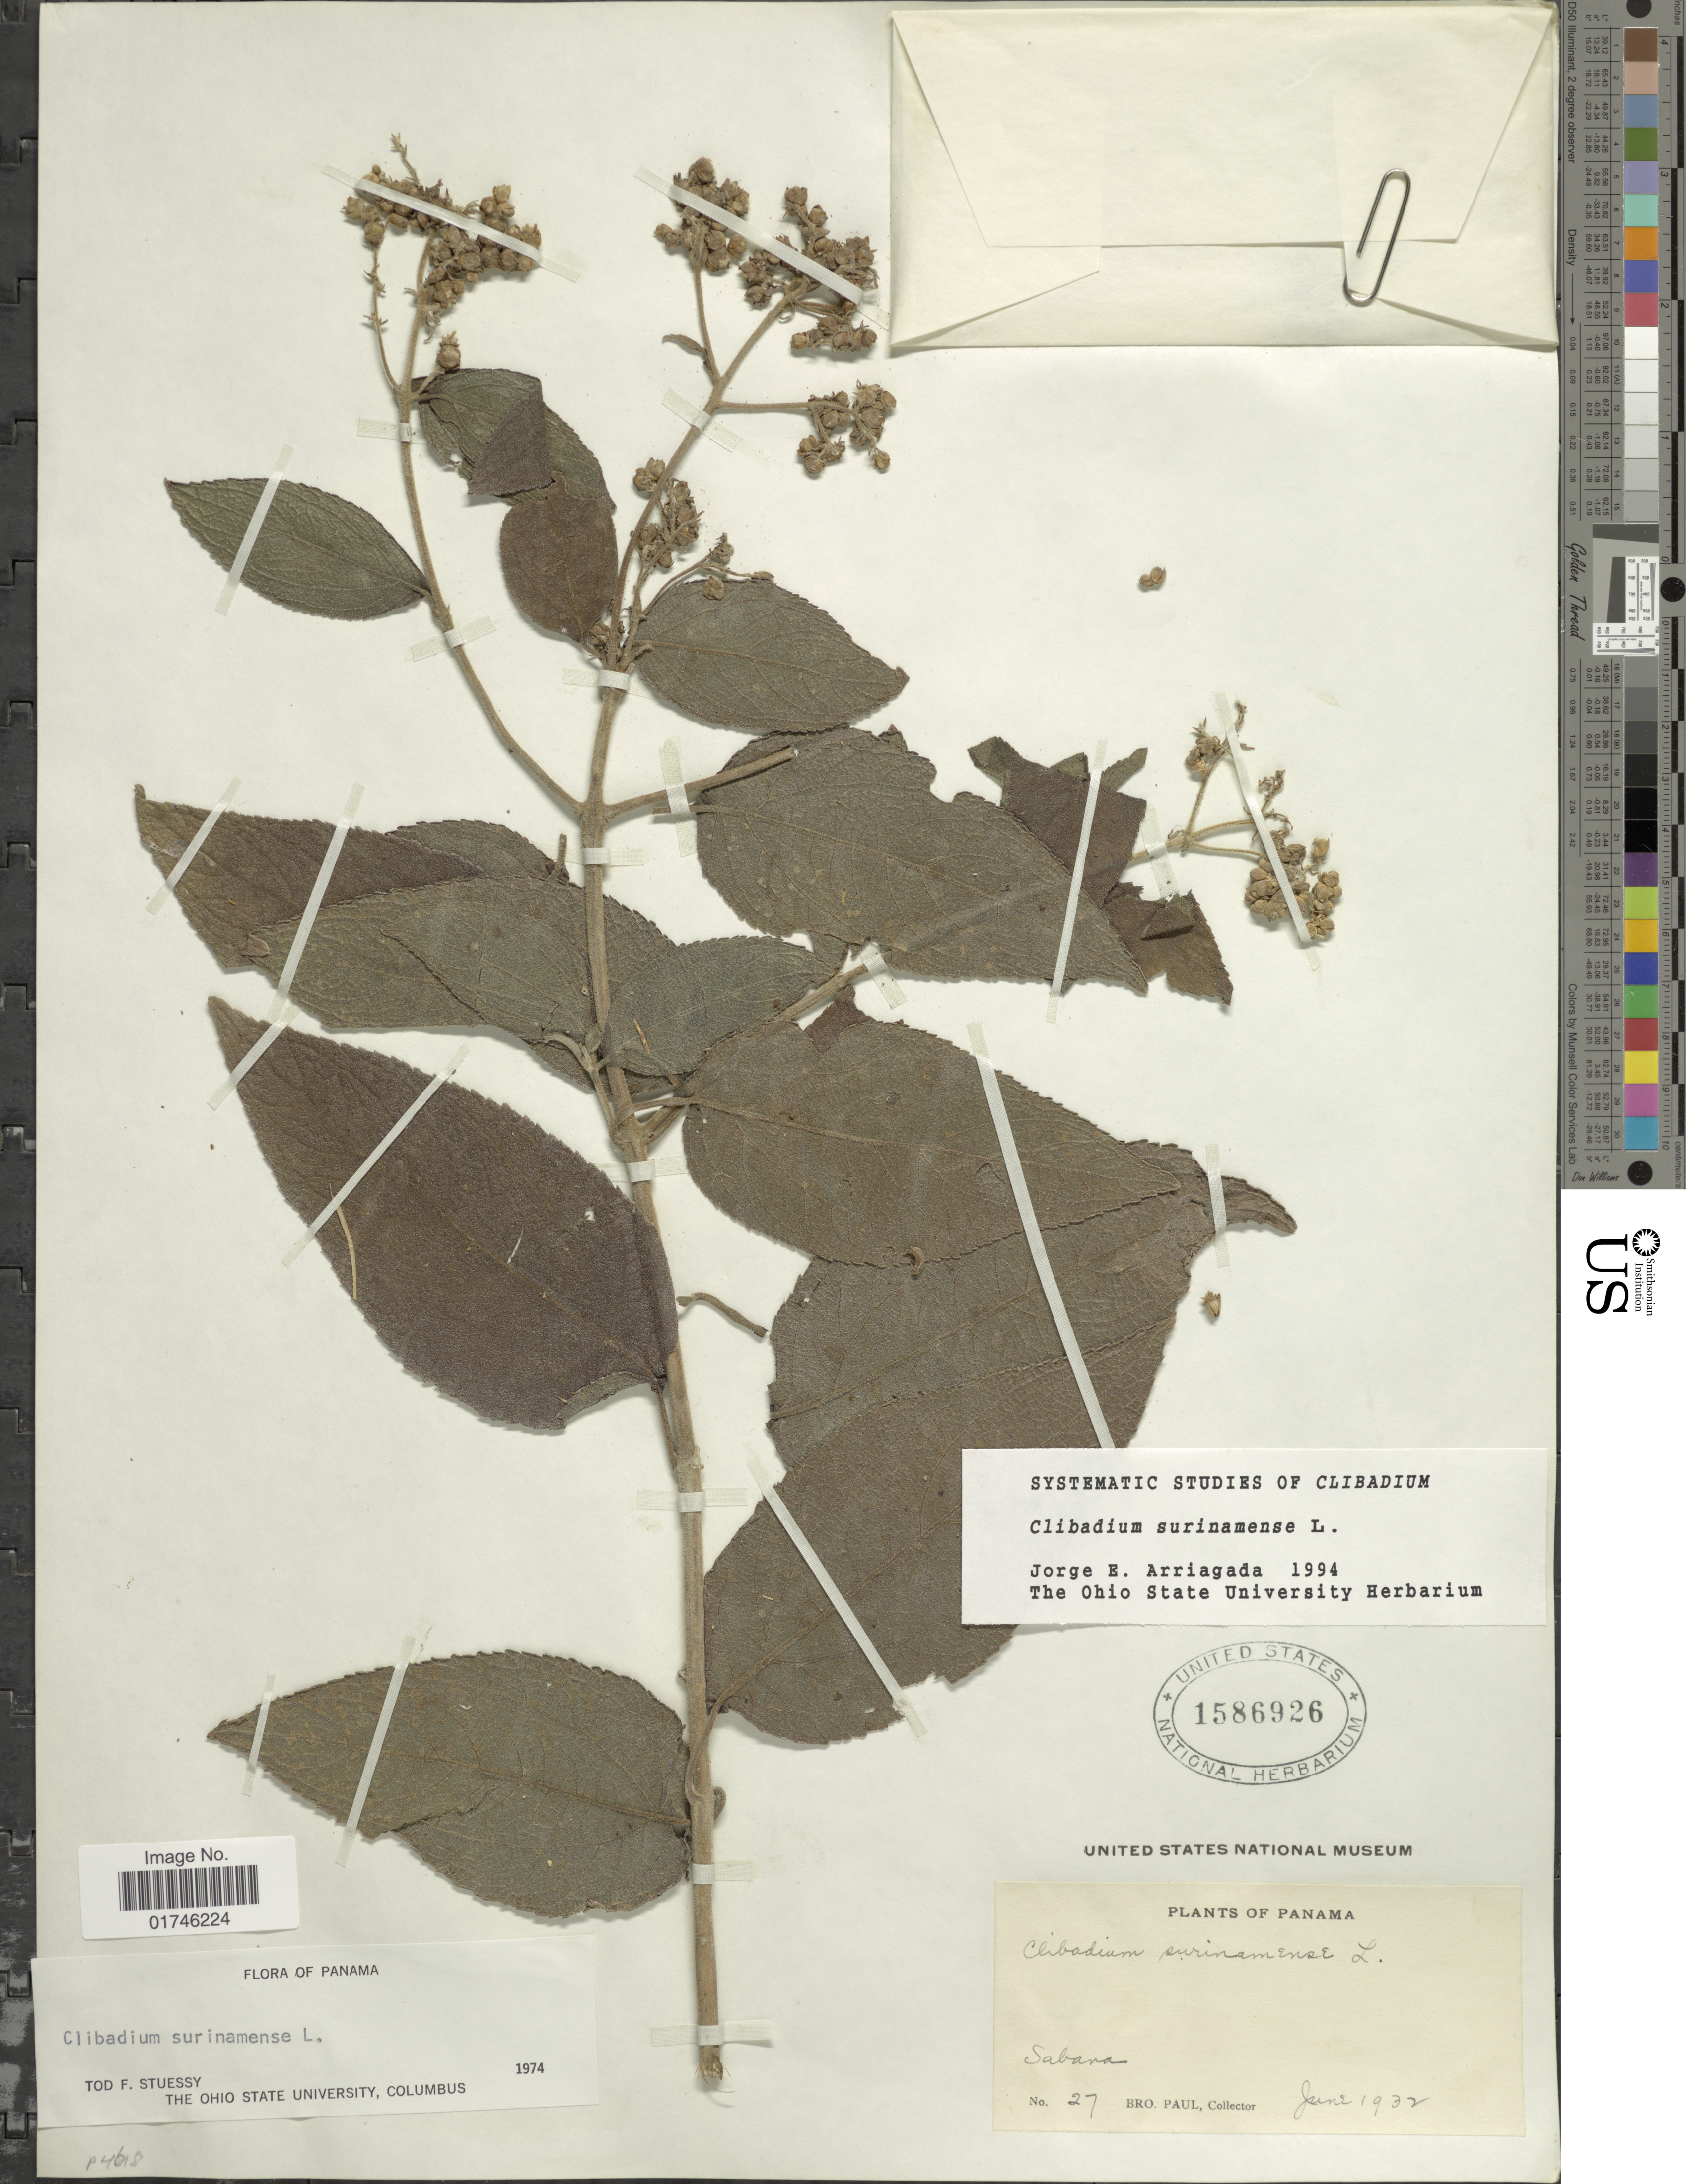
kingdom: Plantae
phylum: Tracheophyta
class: Magnoliopsida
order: Asterales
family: Asteraceae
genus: Clibadium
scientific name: Clibadium surinamense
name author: L.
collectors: B. Paul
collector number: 27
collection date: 1932-06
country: Panama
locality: Sabana.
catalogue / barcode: US 1586926